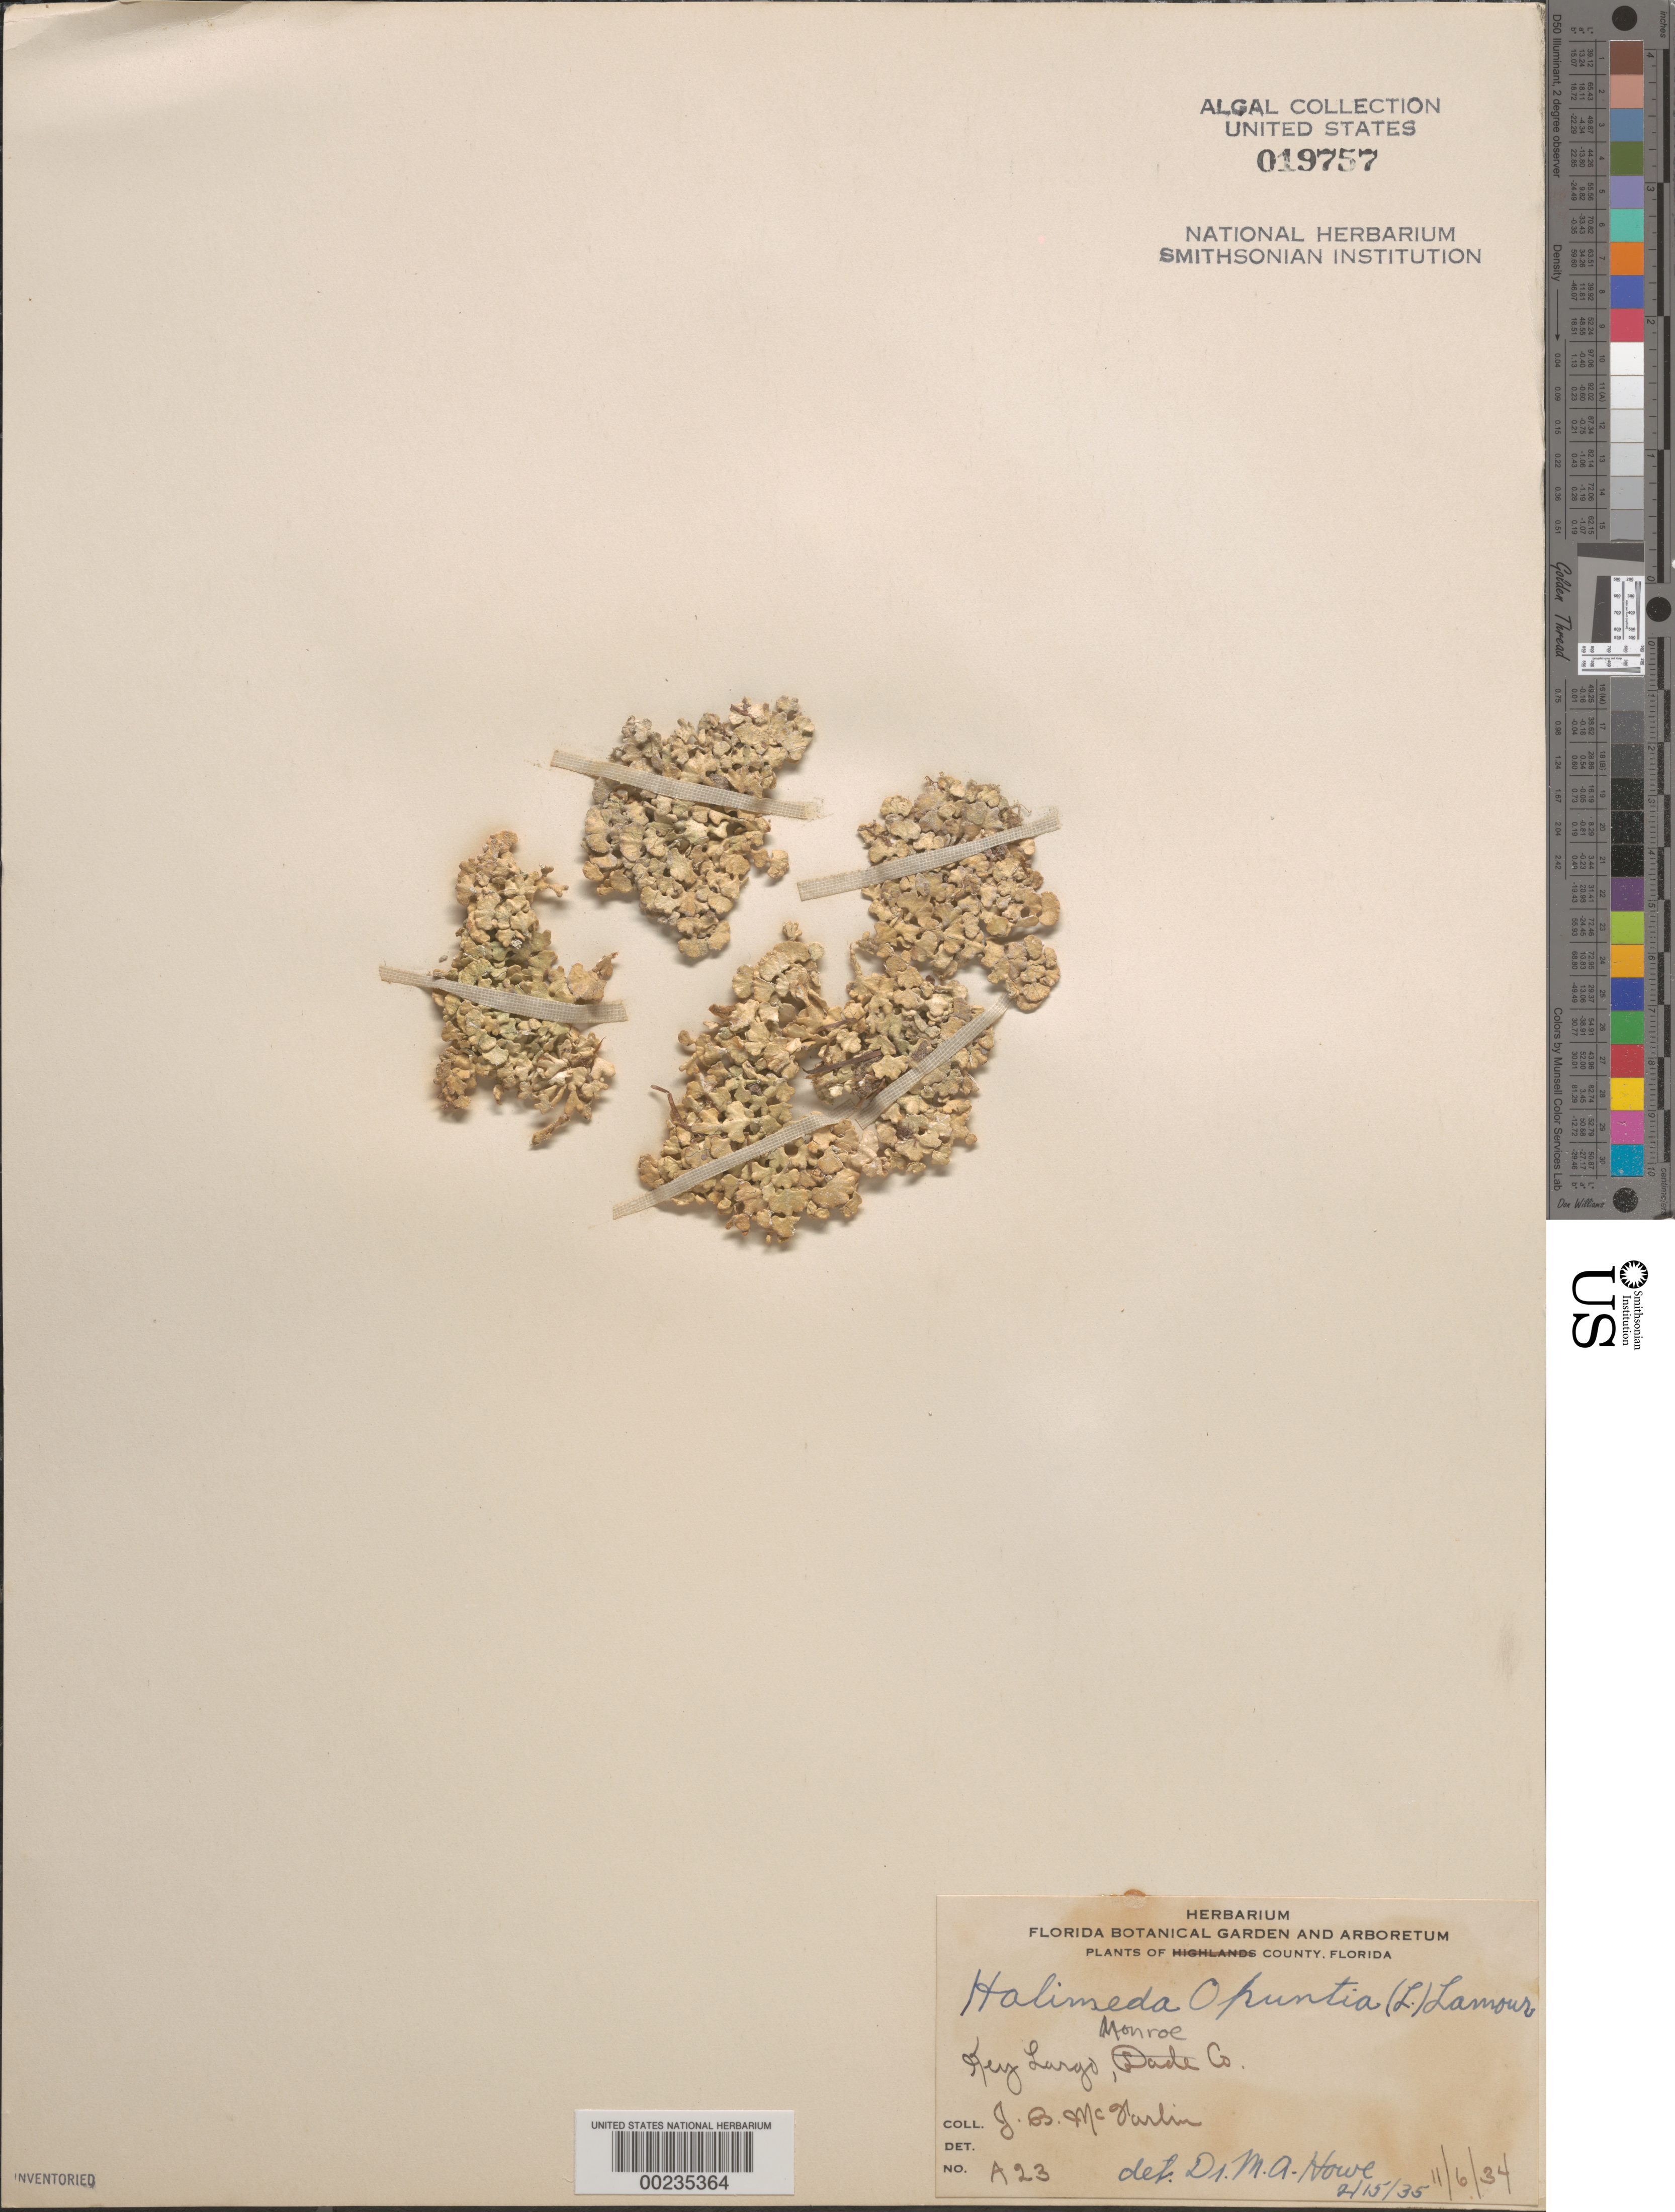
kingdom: Plantae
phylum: Chlorophyta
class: Ulvophyceae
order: Bryopsidales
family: Halimedaceae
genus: Halimeda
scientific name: Halimeda opuntia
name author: (L.) J.V.Lamouroux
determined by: Howe, M. A.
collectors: J. McFarlin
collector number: A23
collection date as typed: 06 Nov 1934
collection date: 1934-11-06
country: United States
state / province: Florida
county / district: Monroe County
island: Key Largo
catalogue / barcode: US 19757